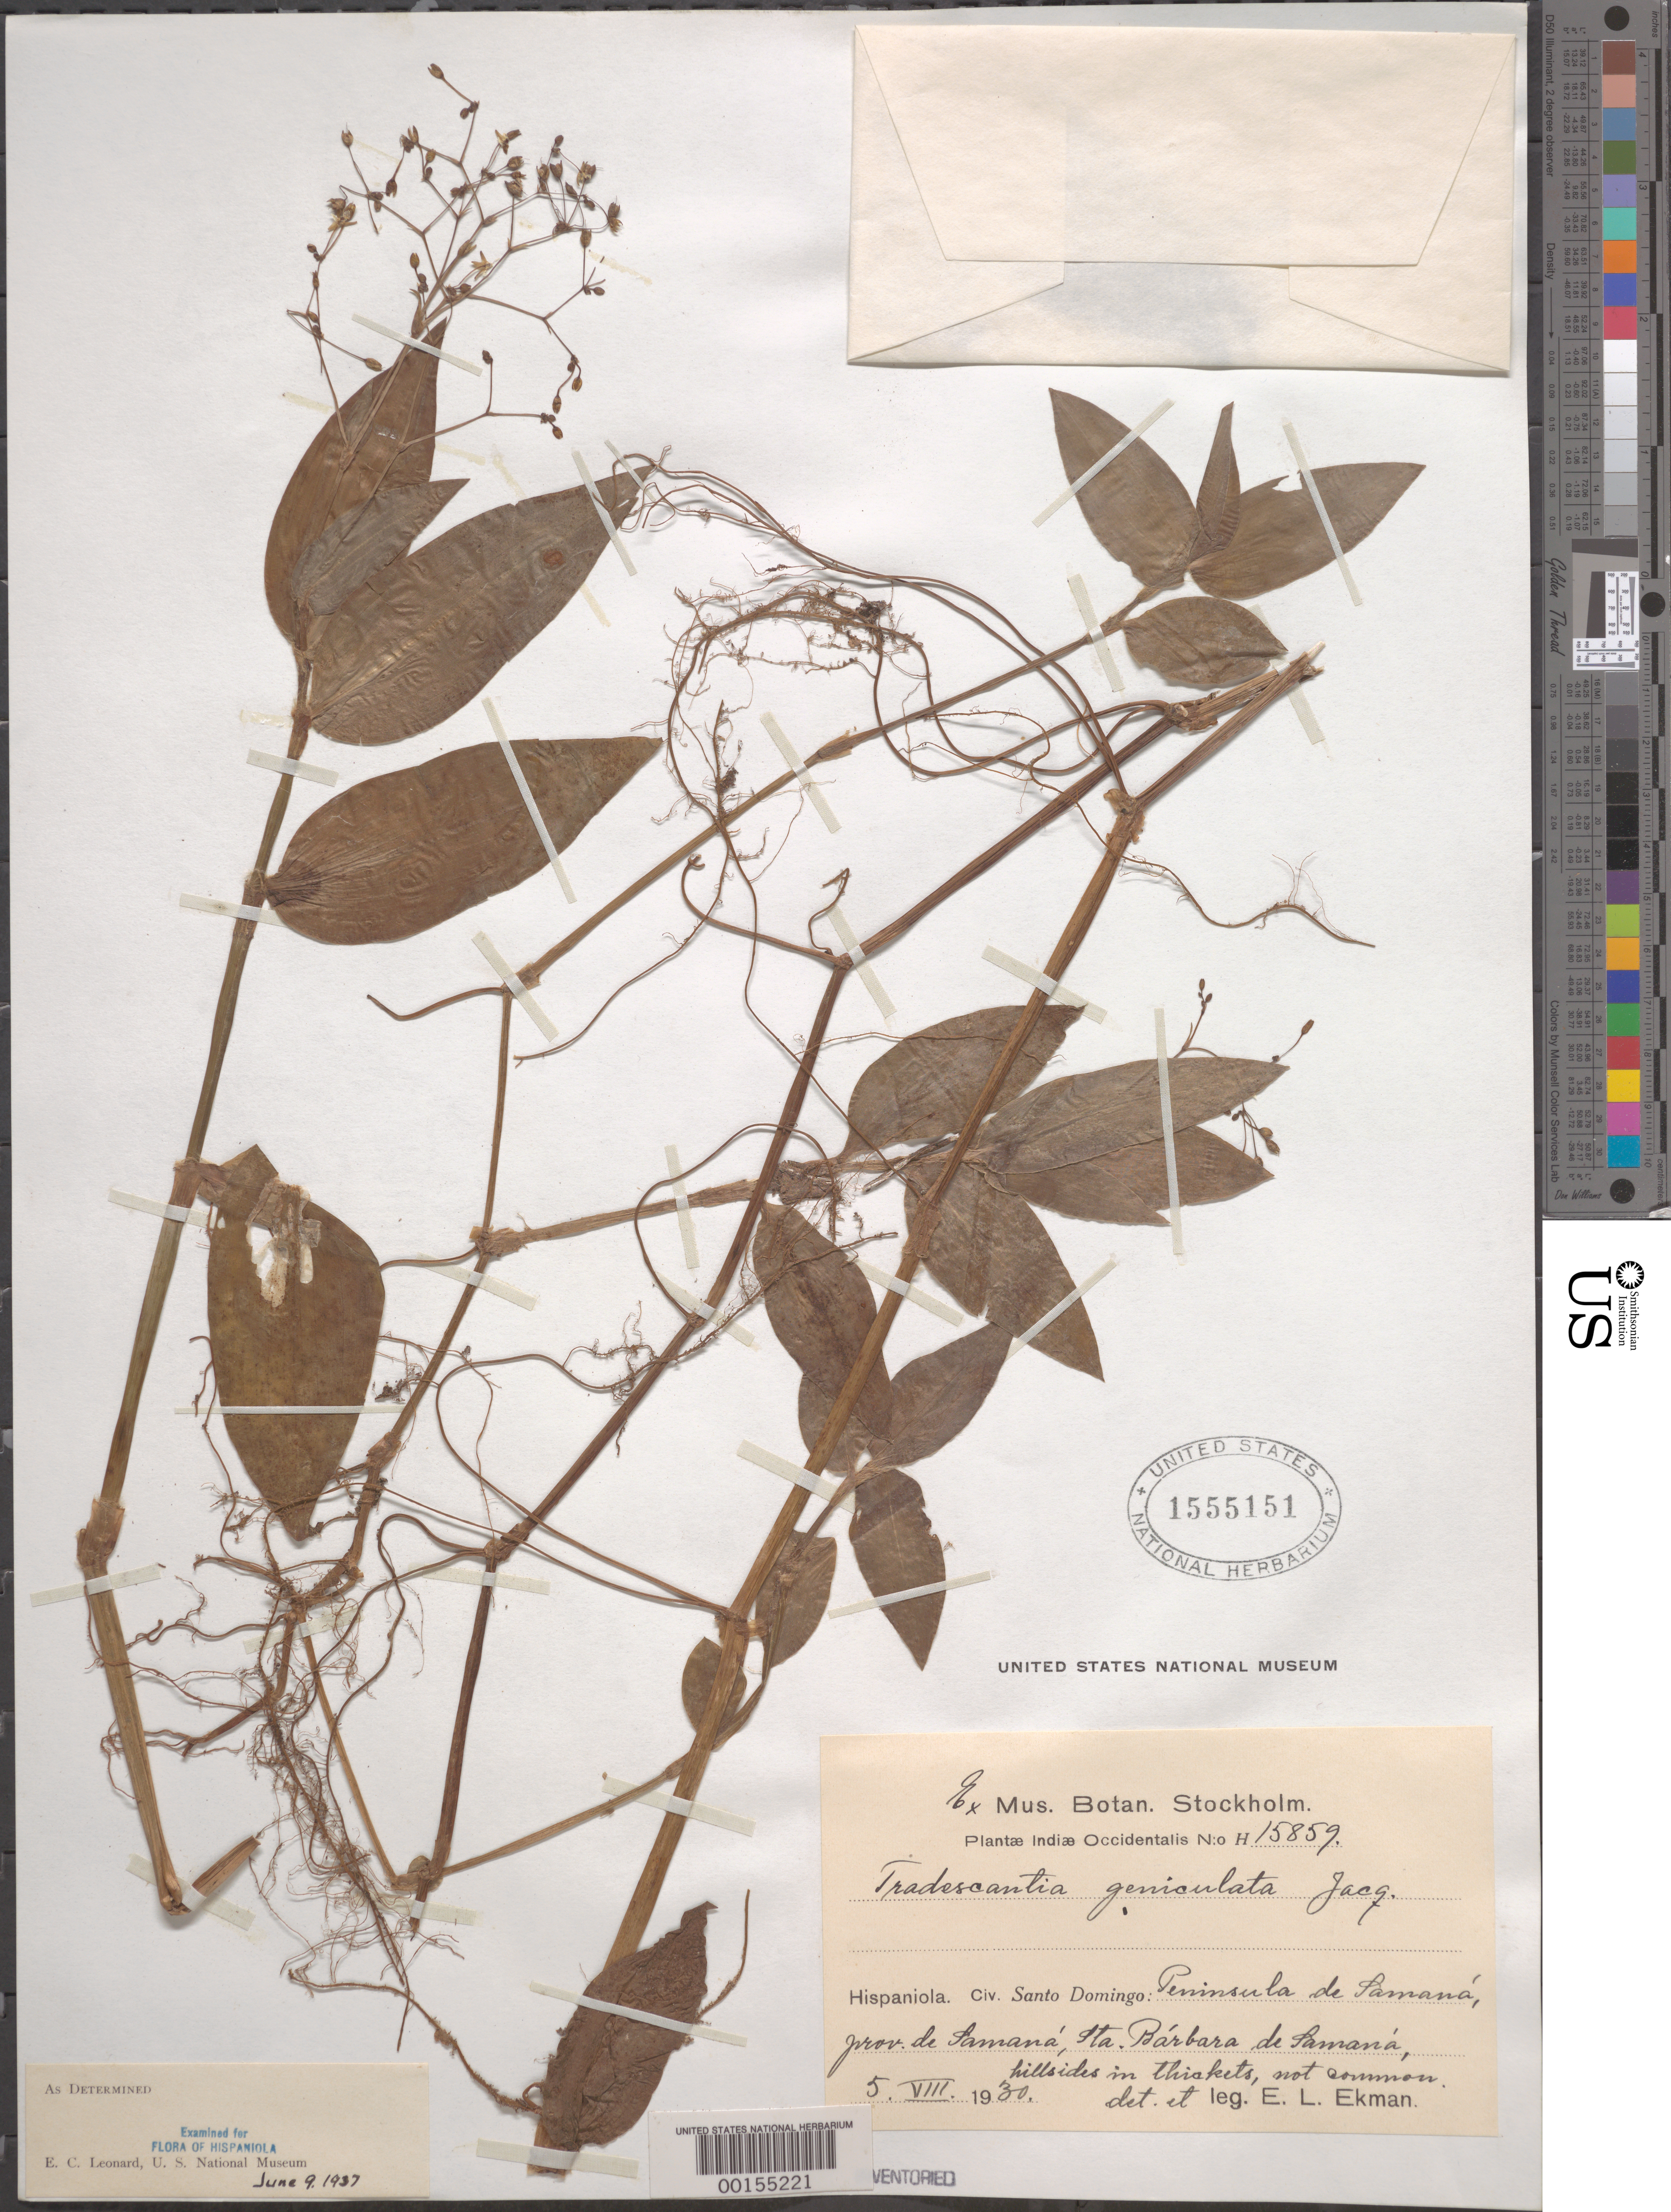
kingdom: Plantae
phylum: Tracheophyta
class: Liliopsida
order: Commelinales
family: Commelinaceae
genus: Gibasis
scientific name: Gibasis geniculata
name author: (Jacq.) Rohweder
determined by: Faden, Robert B., (US), Smithsonian Institution - National Museum of Natural History (UNITED STATES)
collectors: E. L. Ekman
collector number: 15859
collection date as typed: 05 Aug 1930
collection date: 1930-08-05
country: Dominican Republic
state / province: Samaná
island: Hispaniola Island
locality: Santa barbara de samana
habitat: Hillsides and thickets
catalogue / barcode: US 1555151